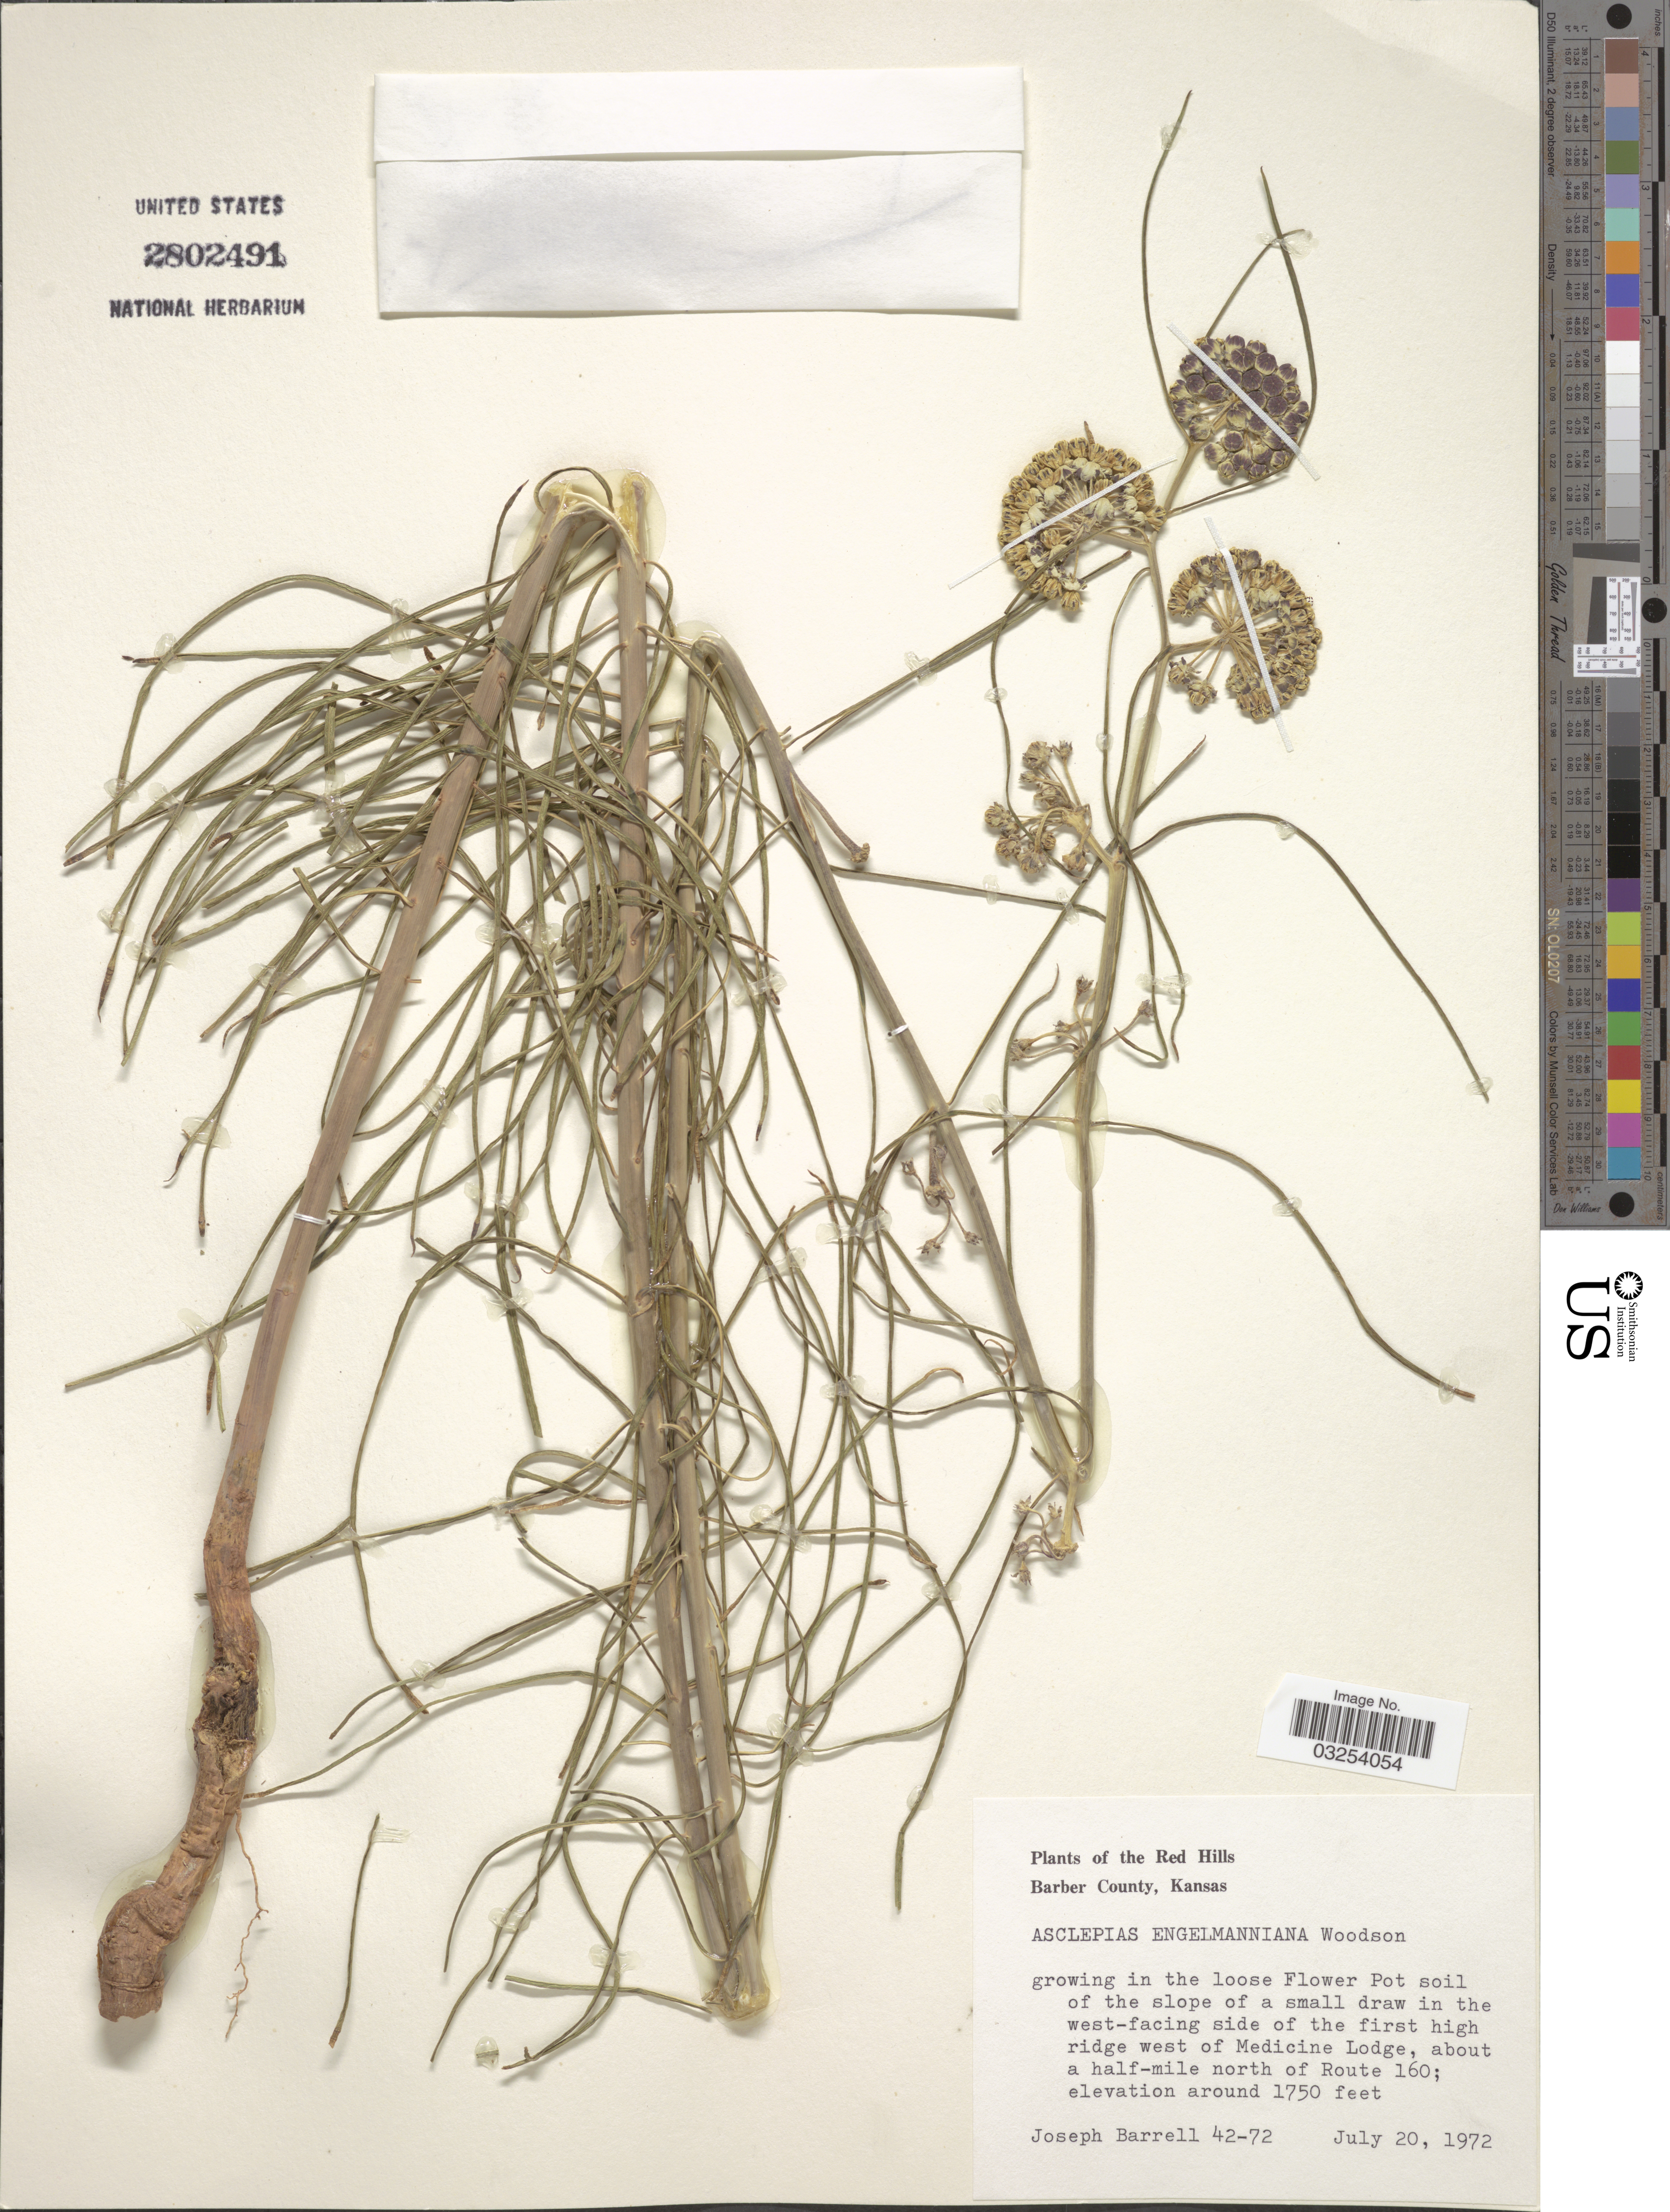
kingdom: Plantae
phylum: Tracheophyta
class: Magnoliopsida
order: Gentianales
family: Apocynaceae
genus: Asclepias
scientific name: Asclepias engelmanniana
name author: Woodson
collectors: J. Barrell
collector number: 42-72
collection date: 1972-07-20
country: United States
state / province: Kansas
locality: Red Hills, Barber County. Ridge west of Medicine Lodge, about a half-mile north of Route 160.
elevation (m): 533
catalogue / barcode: US 2802491